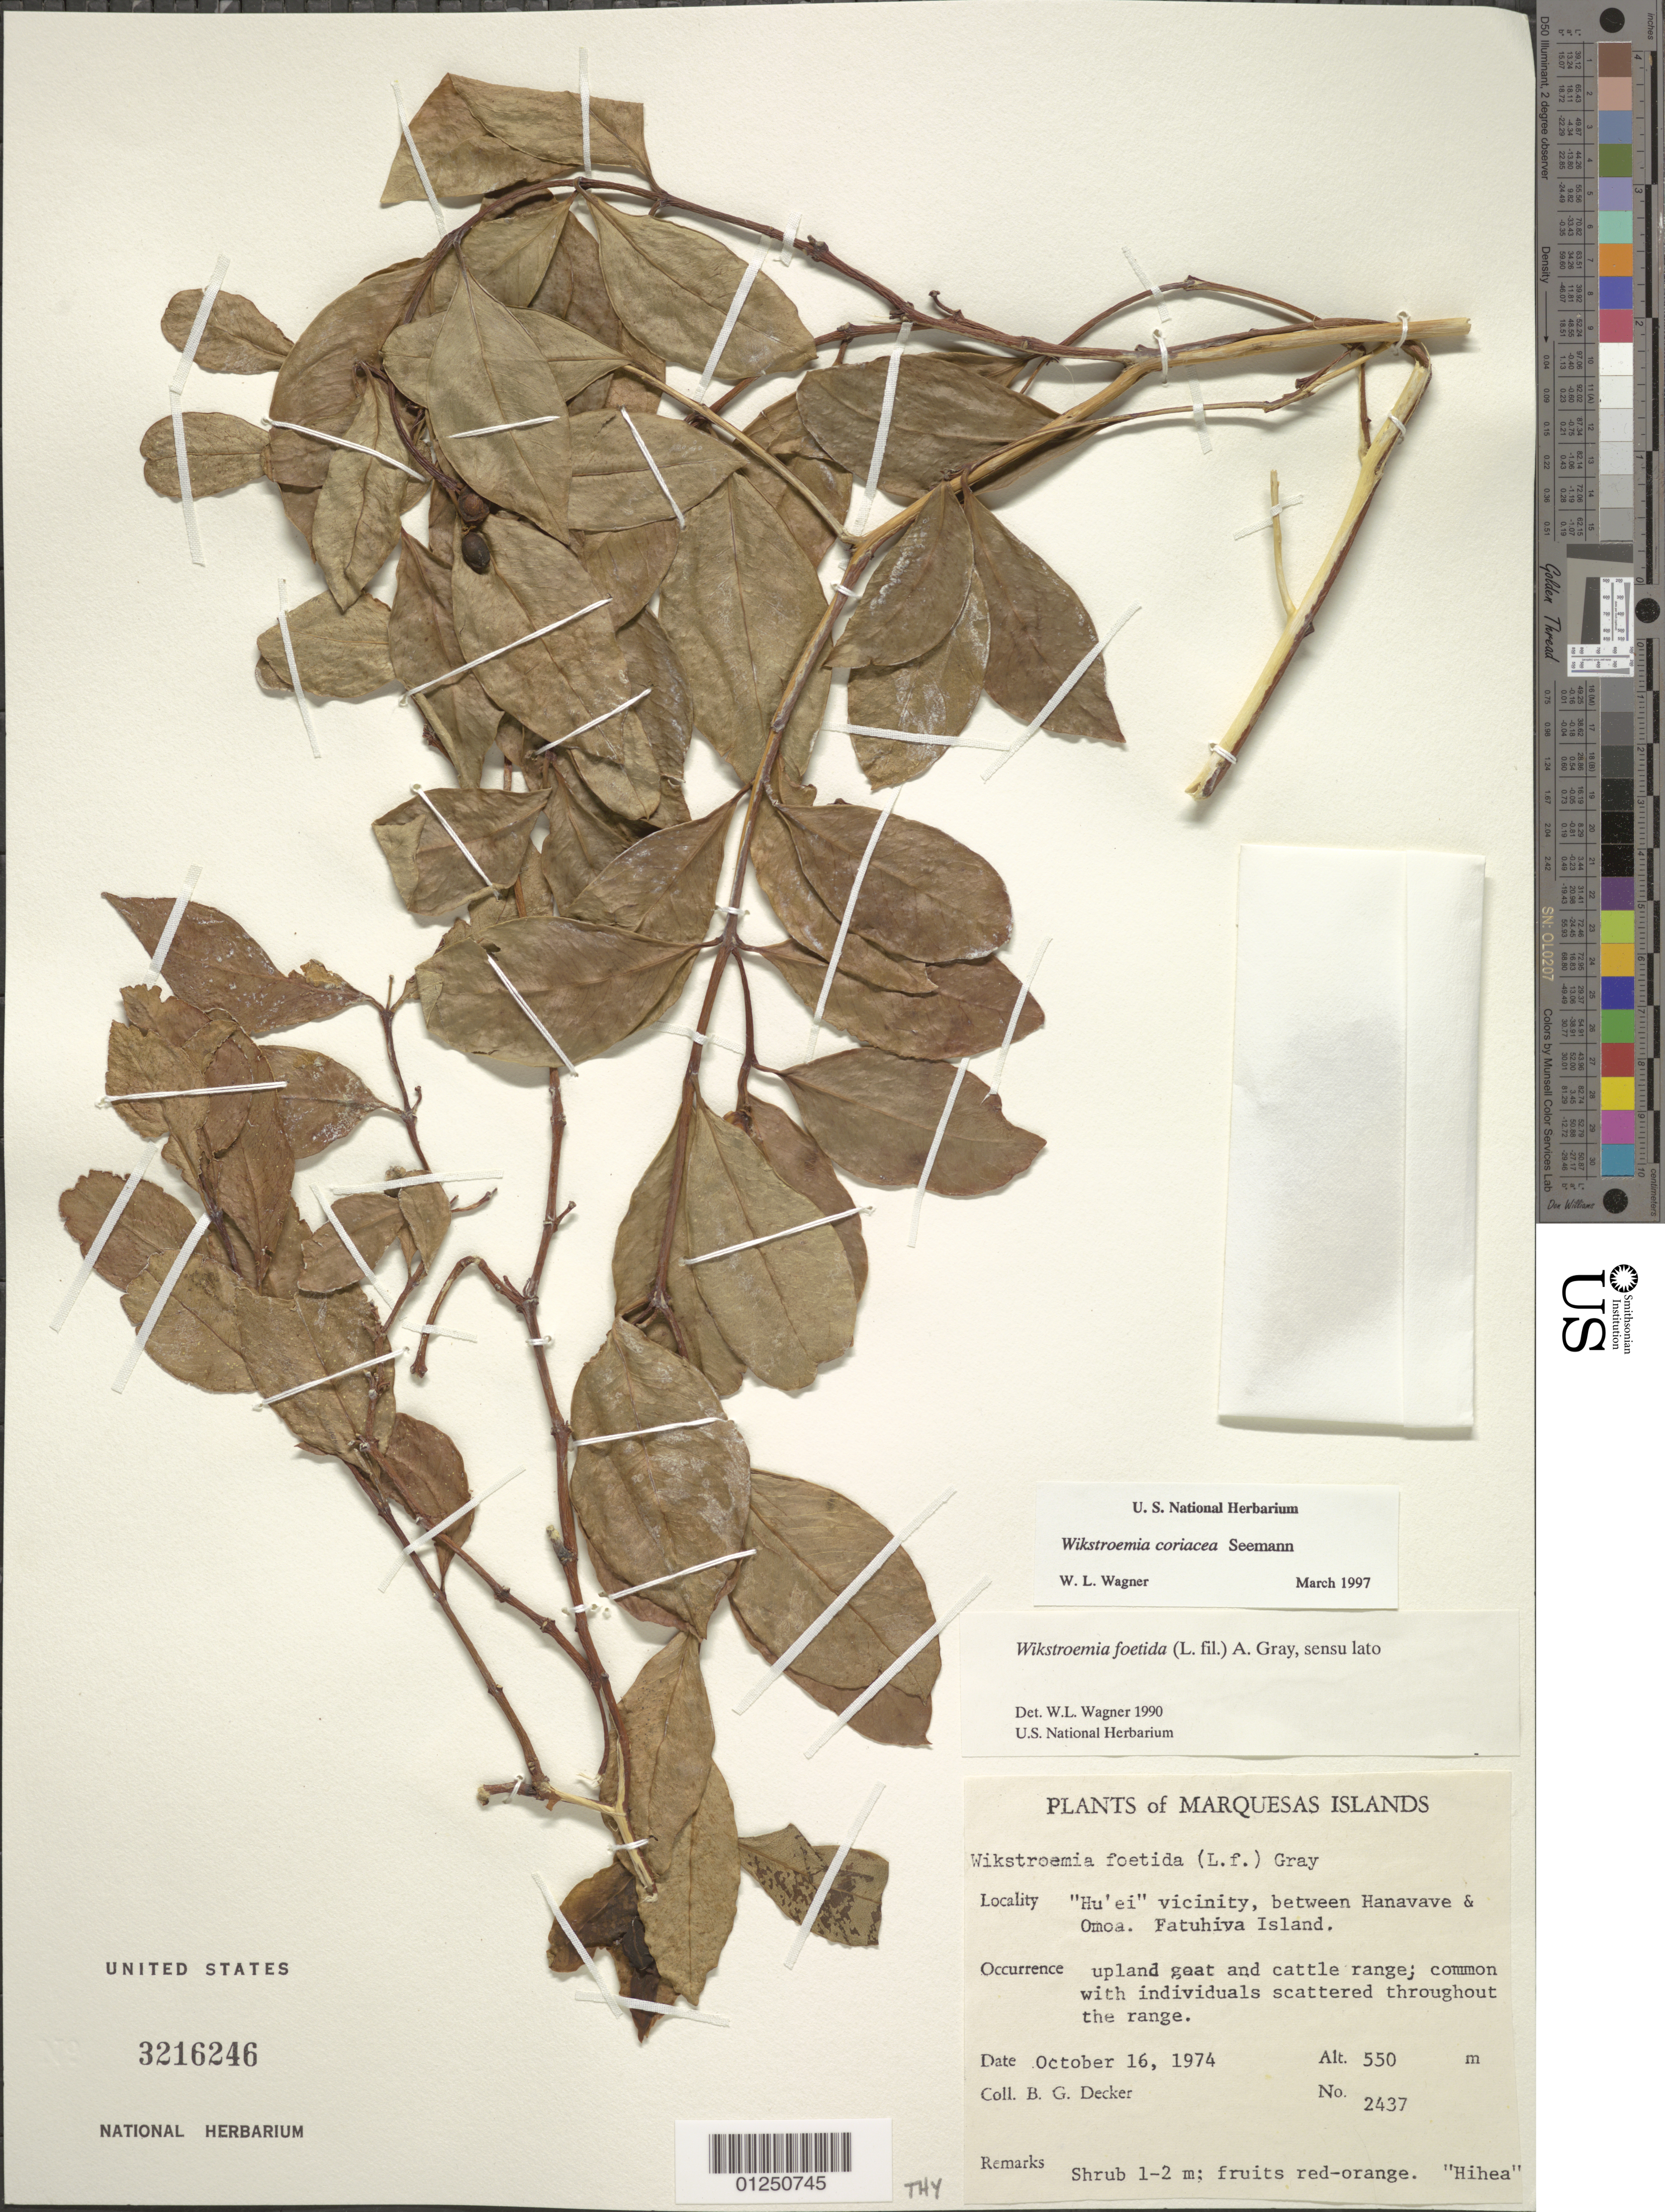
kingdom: Plantae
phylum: Tracheophyta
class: Magnoliopsida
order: Malvales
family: Thymelaeaceae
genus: Wikstroemia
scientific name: Wikstroemia coriacea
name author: Seem.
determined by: Wagner, W. L., (BOT), Smithsonian Institution - National Museum of Natural History (UNITED STATES)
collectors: B. G. Decker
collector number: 2437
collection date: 1974-10-16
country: French Polynesia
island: Fatu Hiva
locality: "Hu'ei" vicinity, between Hanavave and 'Omo'a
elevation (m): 550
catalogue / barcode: US 3216246